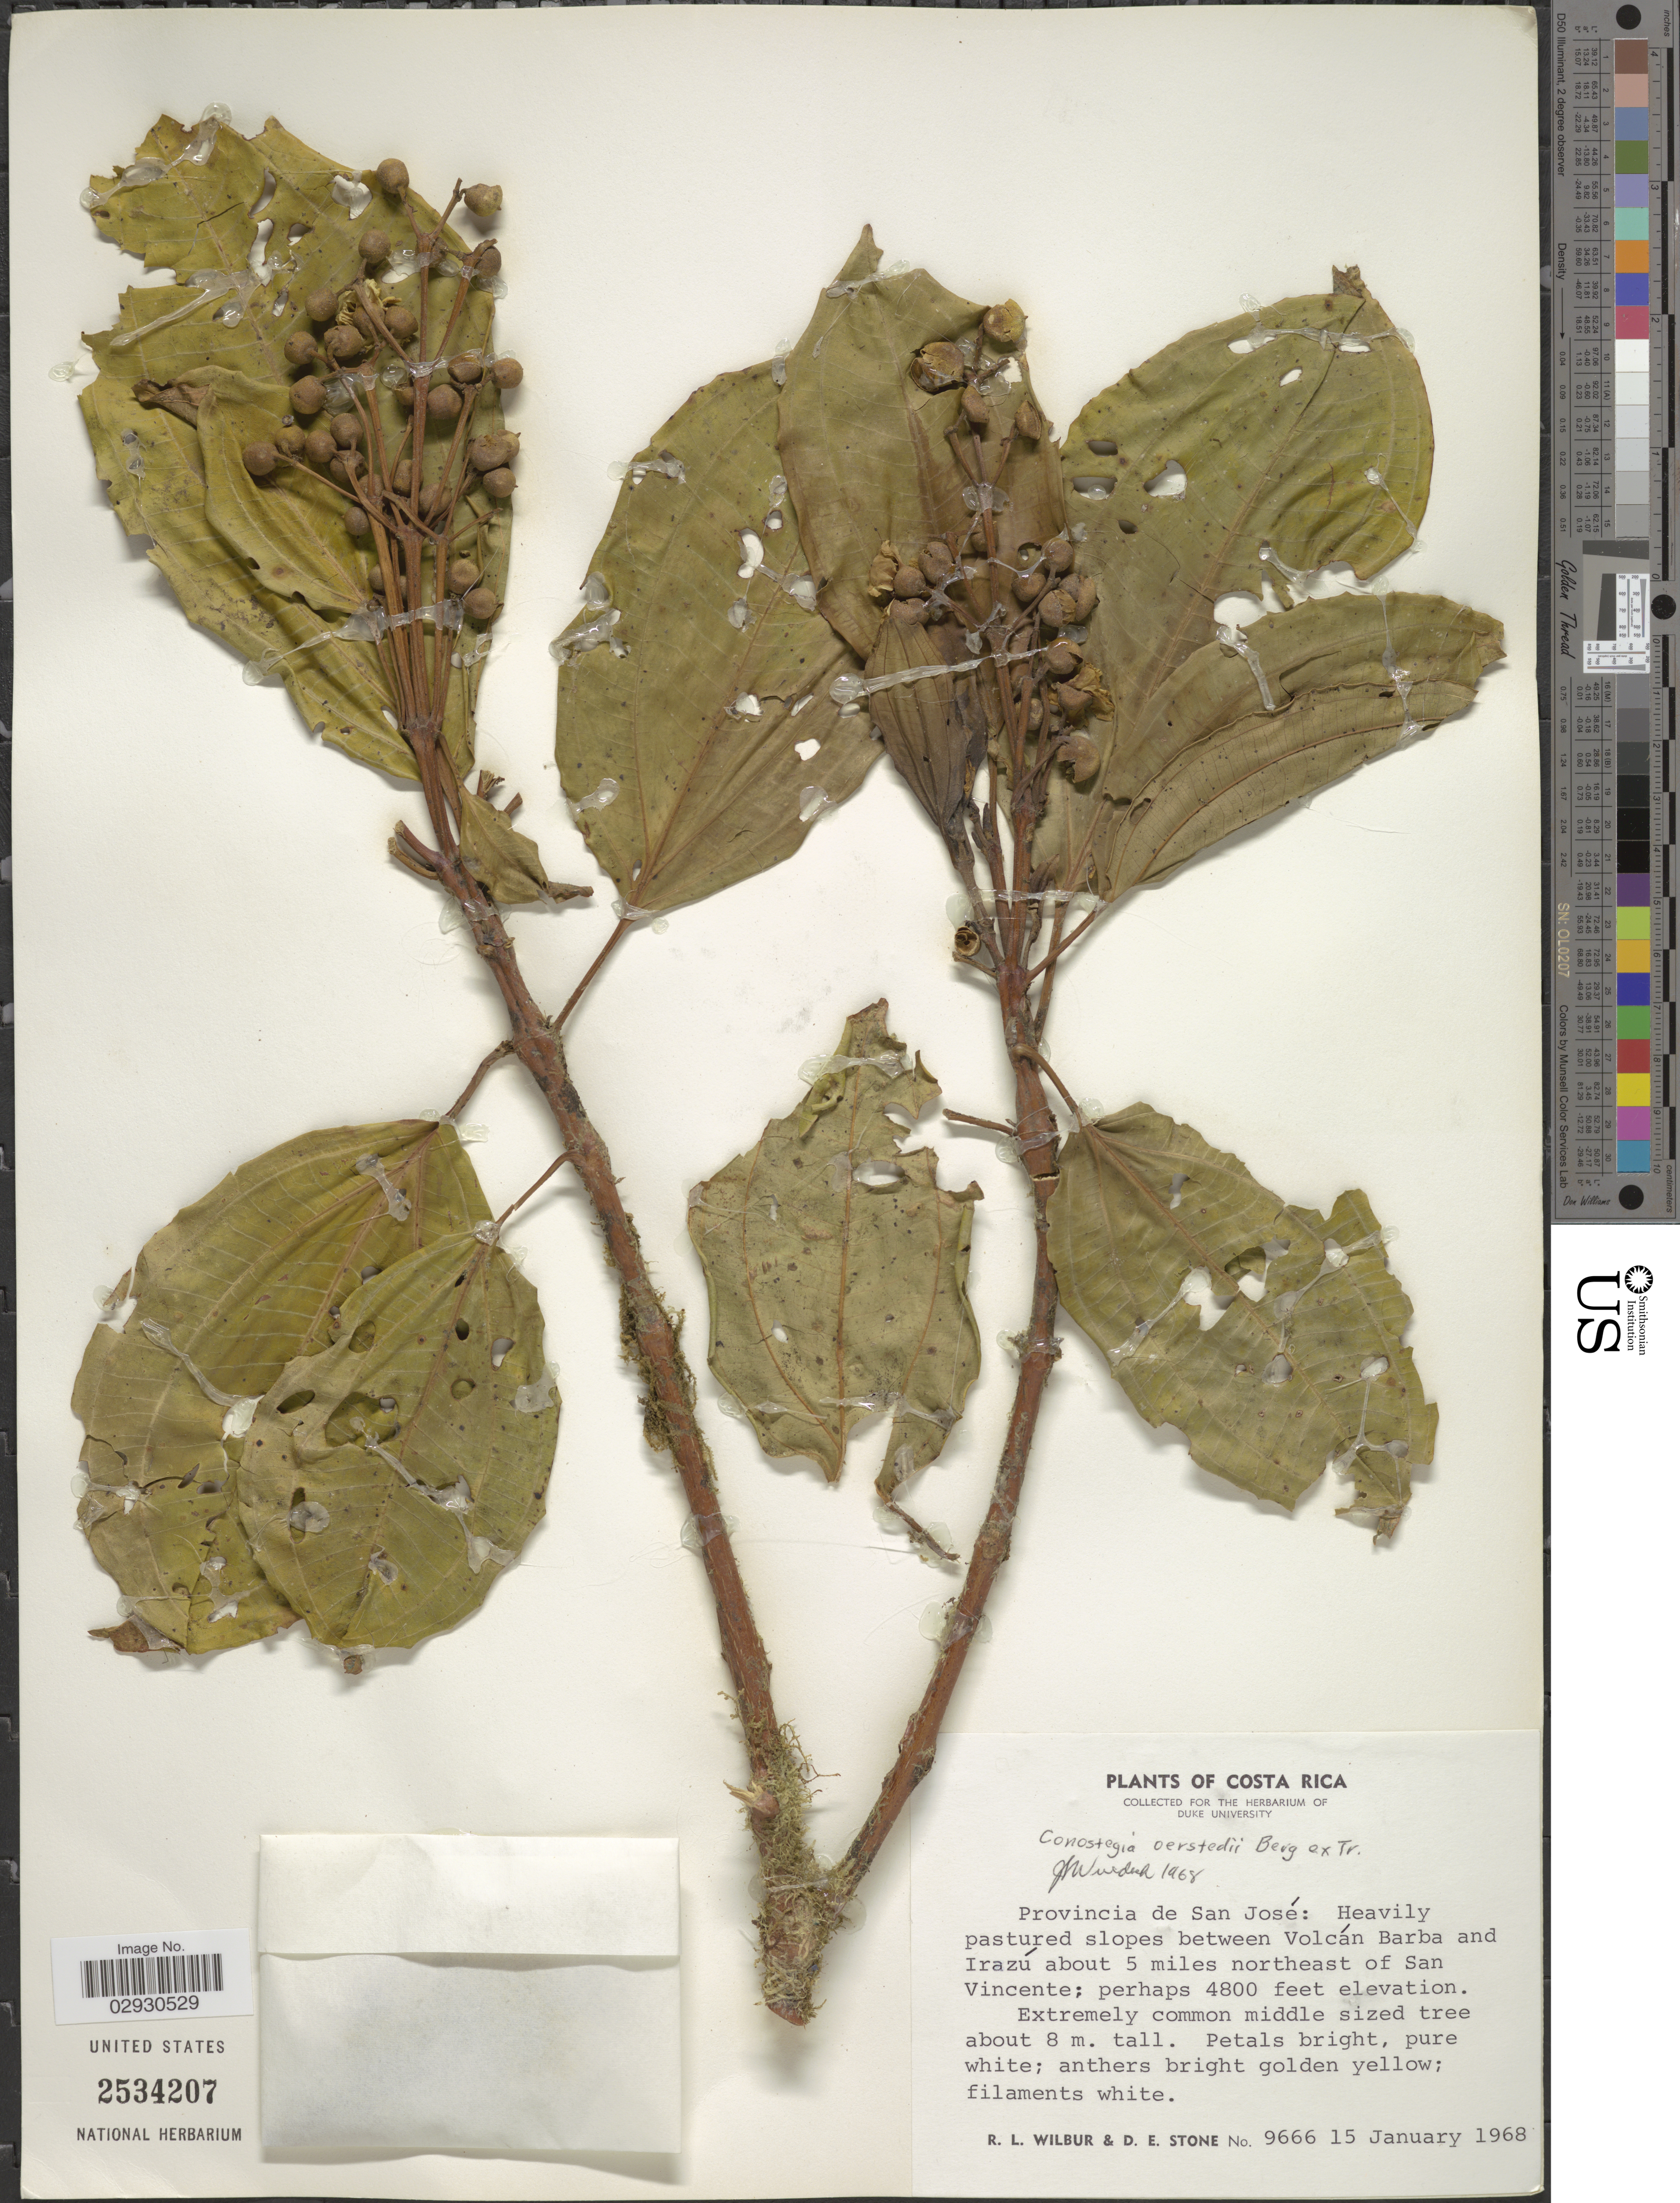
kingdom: Plantae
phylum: Tracheophyta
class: Magnoliopsida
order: Myrtales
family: Melastomataceae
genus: Conostegia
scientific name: Conostegia oerstediana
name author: O. Berg ex Triana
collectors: R. L. Wilbur & D. E. Stone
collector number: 9666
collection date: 1968-01-15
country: Costa Rica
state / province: San José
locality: Heavily pastured slopes between Volcán Barba and Irazú about 5 miles northeast of San Vicente.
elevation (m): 1463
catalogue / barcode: US 2534207